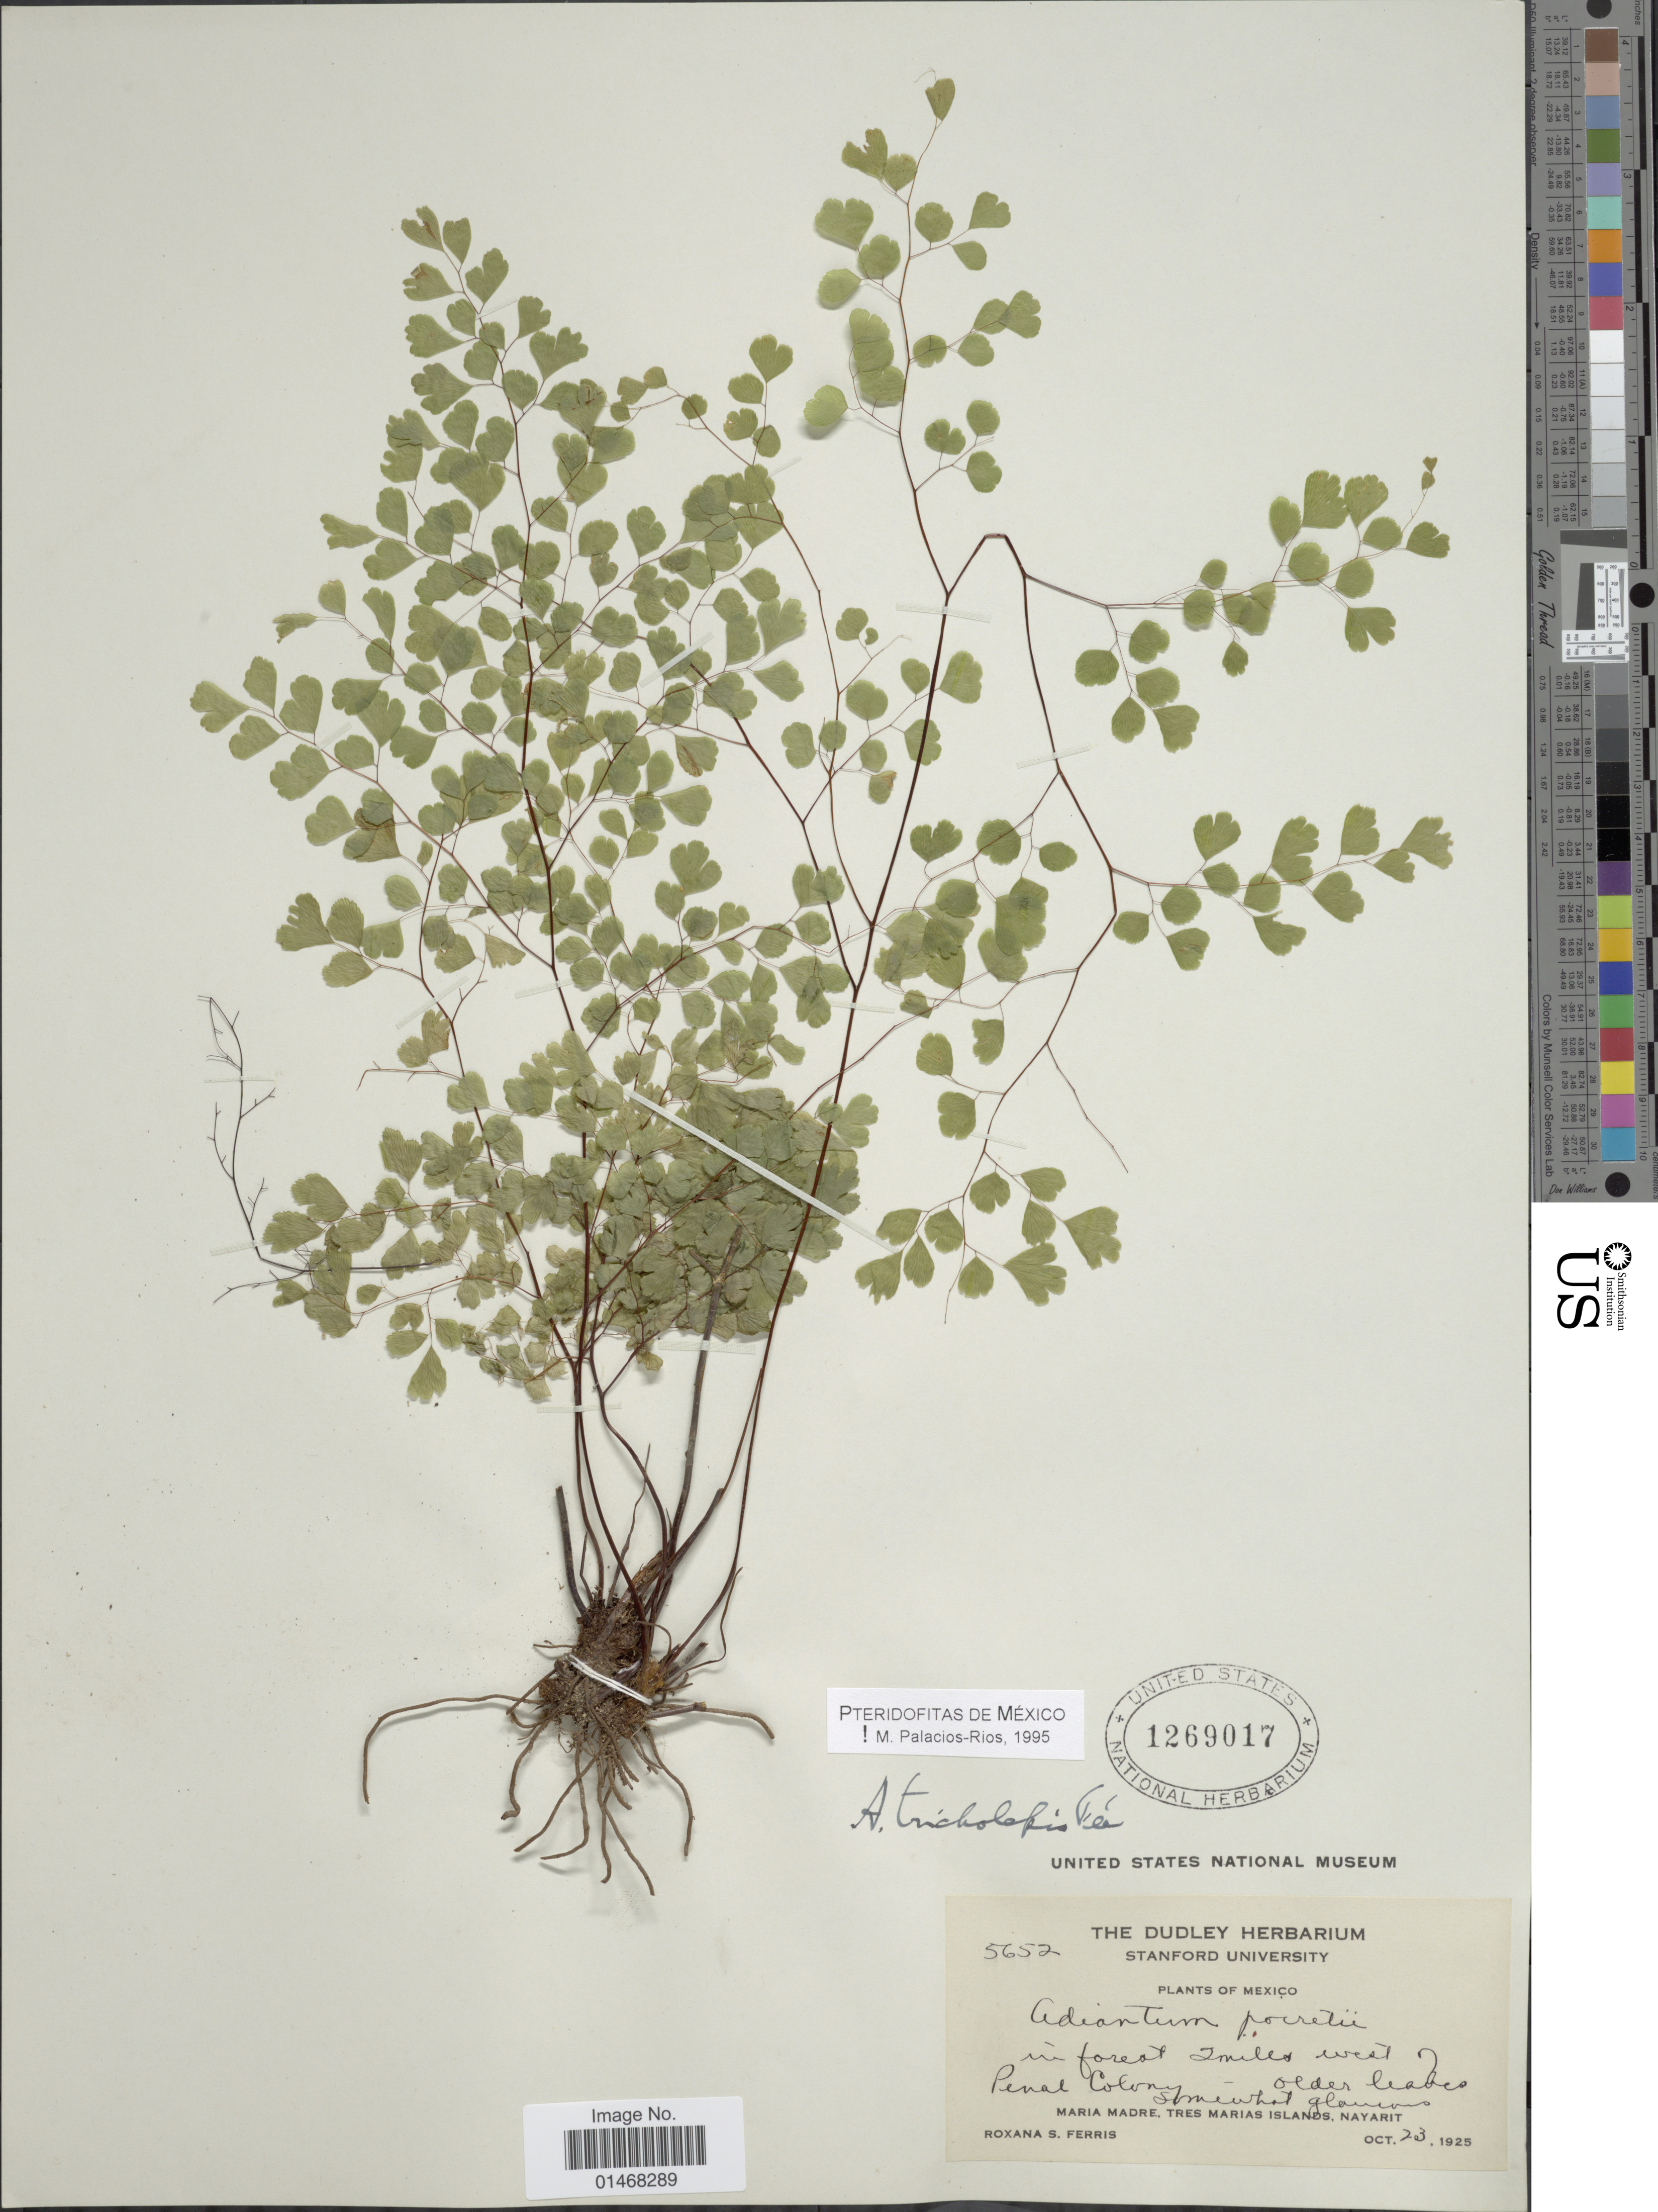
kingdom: Plantae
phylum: Tracheophyta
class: Polypodiopsida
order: Polypodiales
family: Pteridaceae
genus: Adiantum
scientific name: Adiantum tricholepis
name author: Fée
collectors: R. S. Ferris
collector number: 5652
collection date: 1925-10-23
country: Mexico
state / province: Nayarit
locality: In forest 2 miles west Penal Colony, Maria Madre, Tres Marias Islands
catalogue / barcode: US 1269017